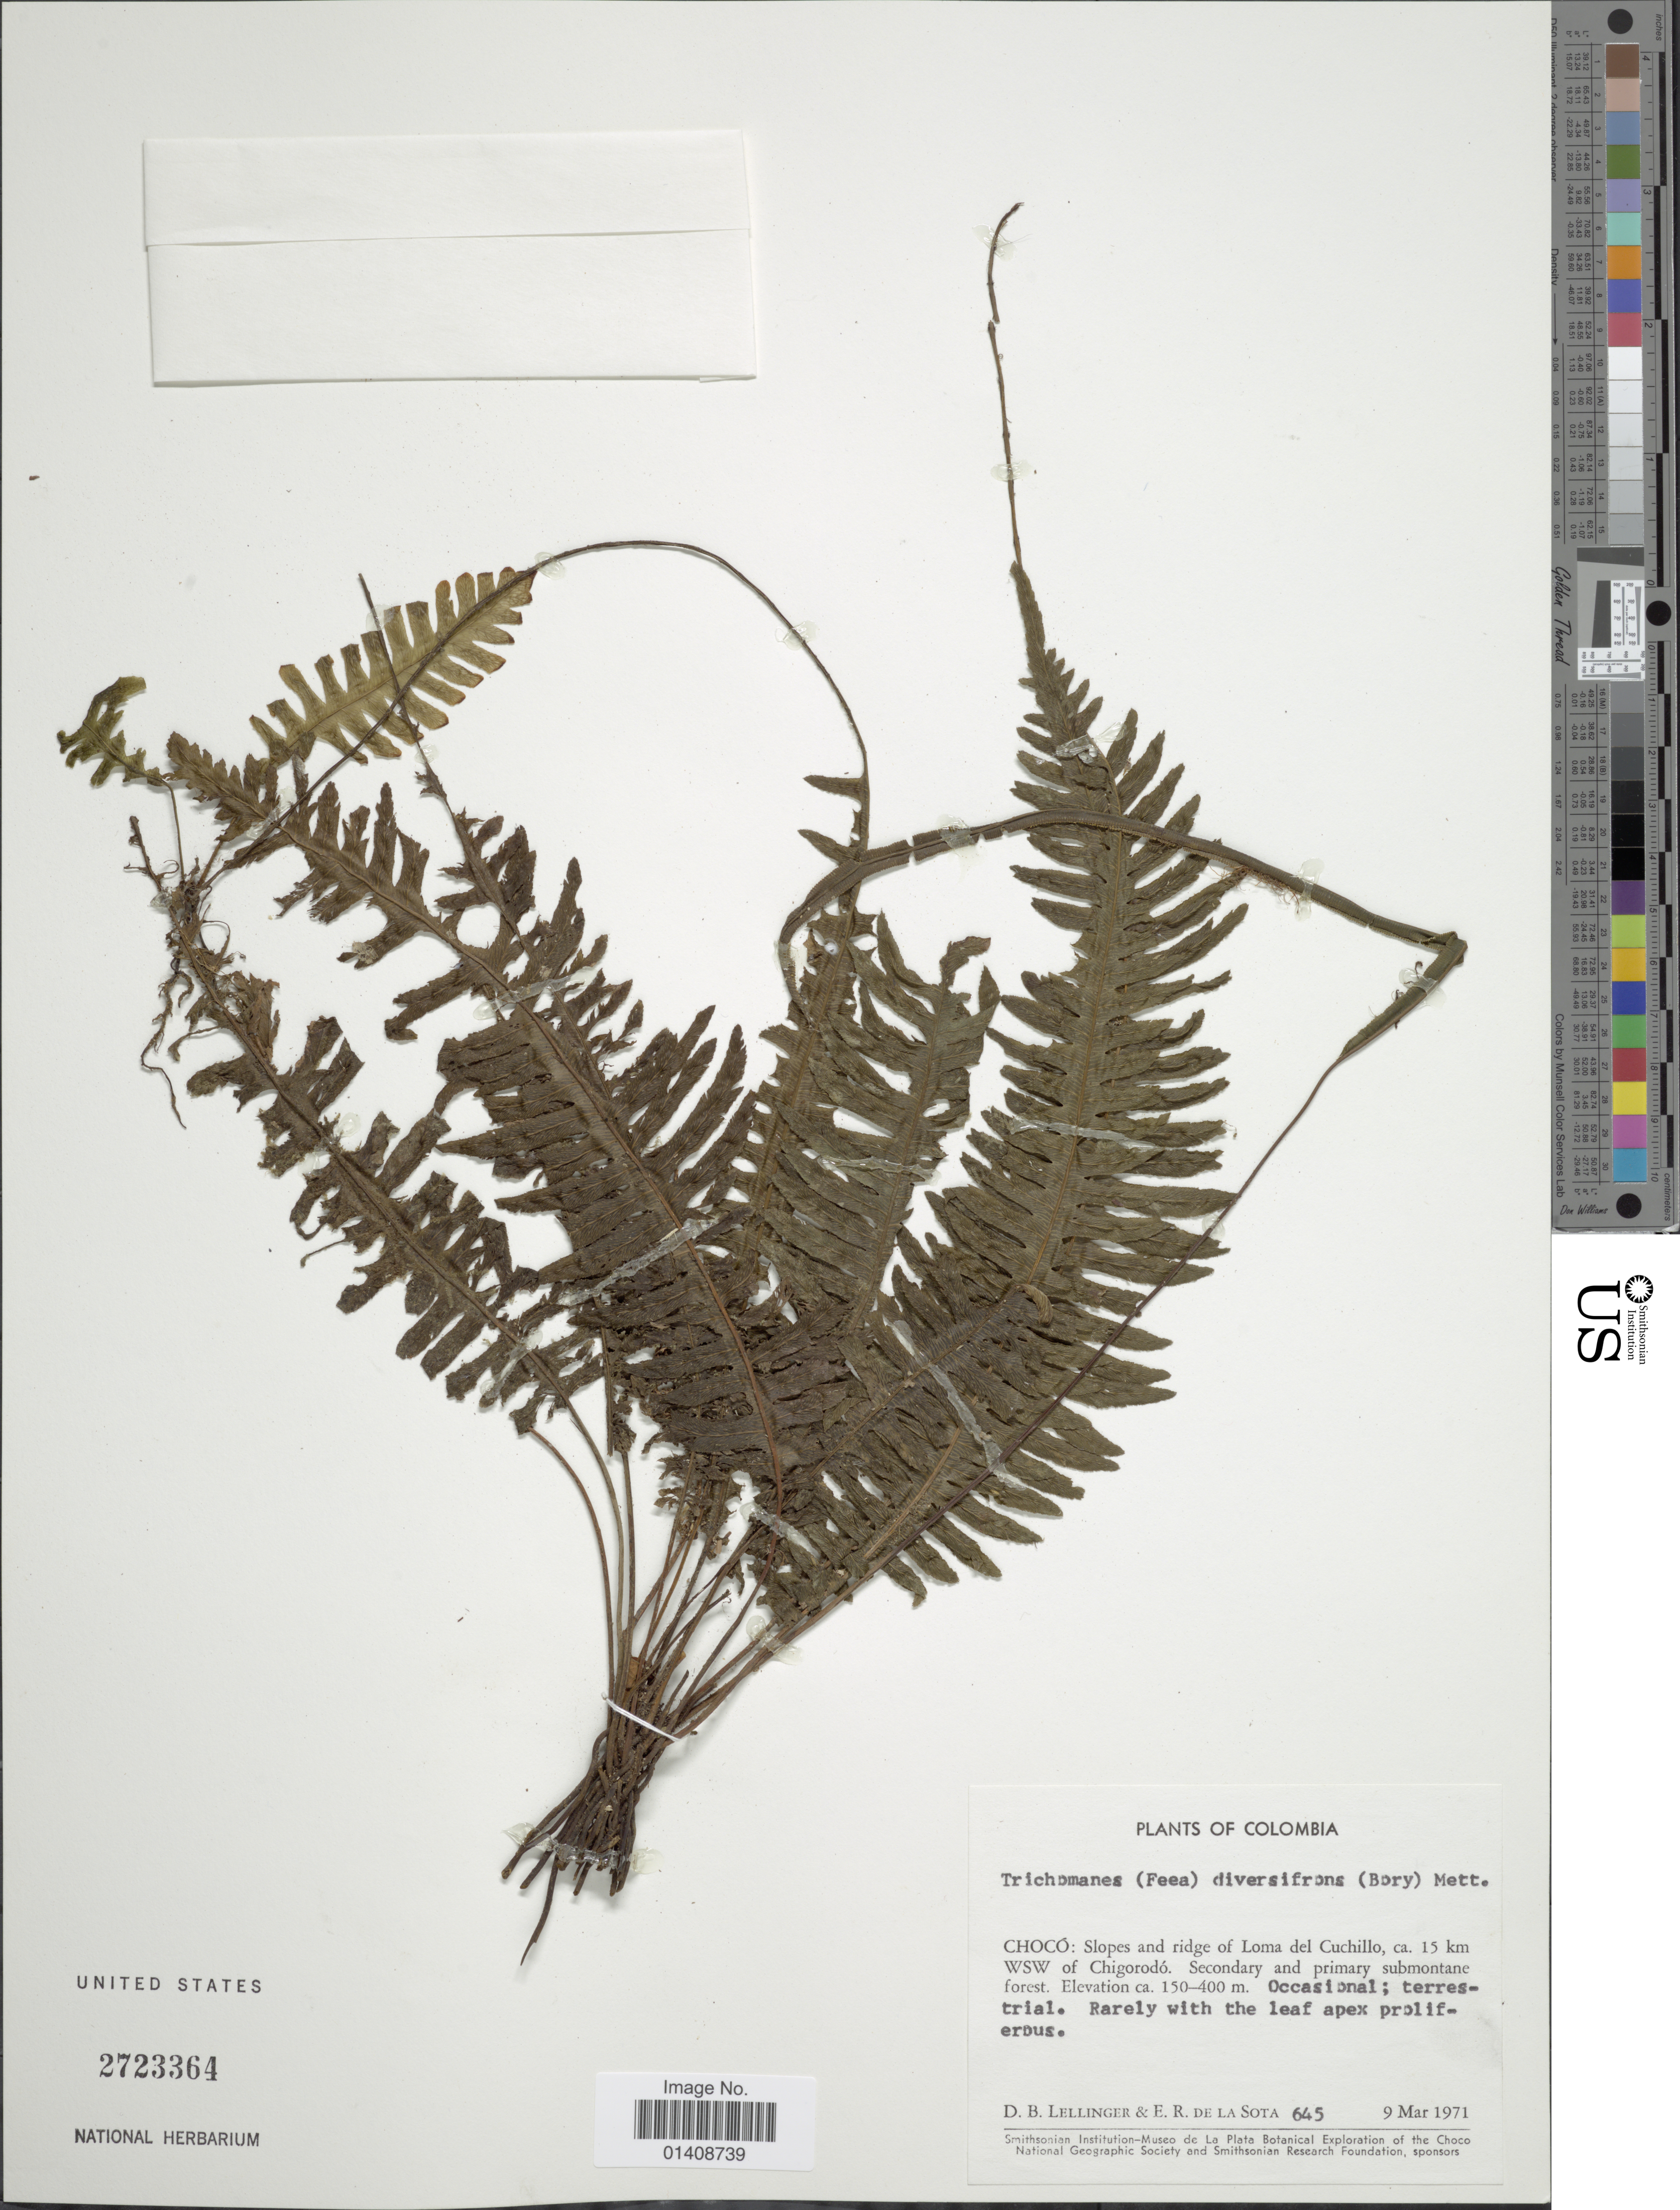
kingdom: Plantae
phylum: Tracheophyta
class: Polypodiopsida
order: Hymenophyllales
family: Hymenophyllaceae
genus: Trichomanes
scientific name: Trichomanes diversifrons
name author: (Bory) Mett. ex Sadeb.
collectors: D. B. Lellinger & E. R. de la Sota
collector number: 645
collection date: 1971-03-09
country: Colombia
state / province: Chocó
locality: Loma del Cuchillo, ca. 15 km WSW of Chigorodo.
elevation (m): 150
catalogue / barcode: US 2723364